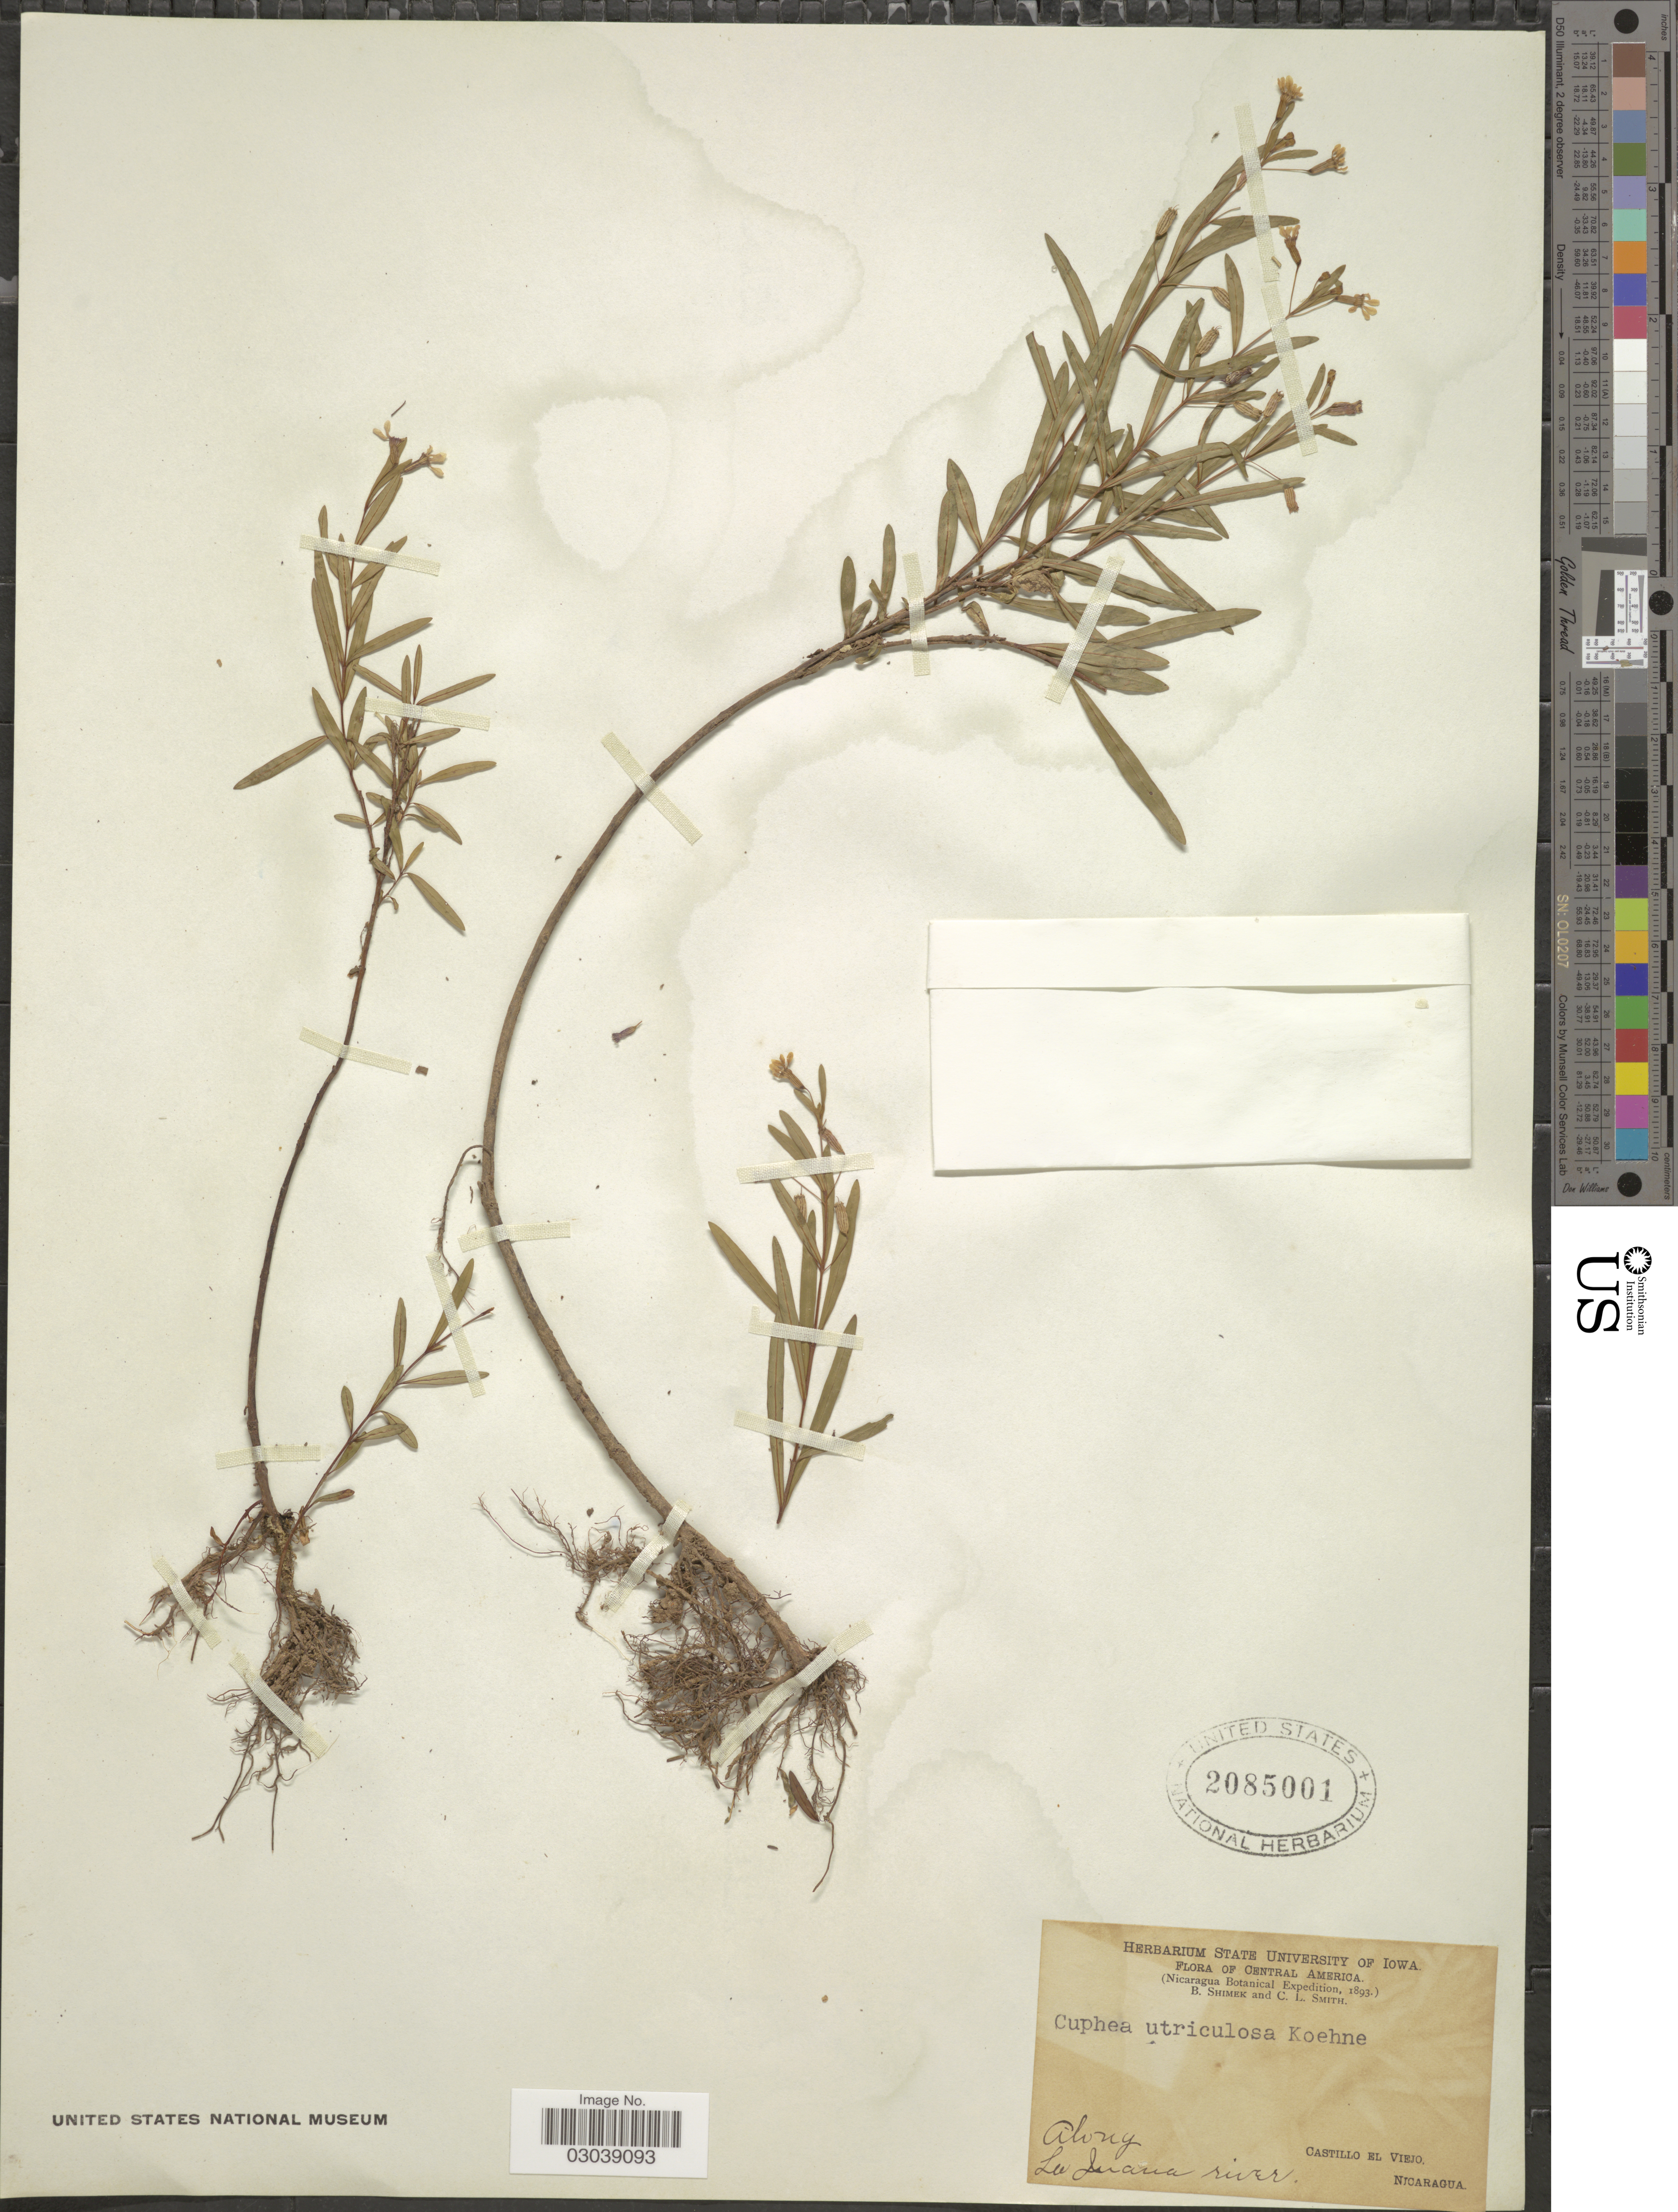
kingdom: Plantae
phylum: Tracheophyta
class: Magnoliopsida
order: Myrtales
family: Lythraceae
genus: Cuphea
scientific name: Cuphea utriculosa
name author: Koehne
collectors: B. Shimek & C. L. Smith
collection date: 1893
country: Nicaragua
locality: Castillo El Viejo, Along La Juana river.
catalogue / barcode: US 2085001